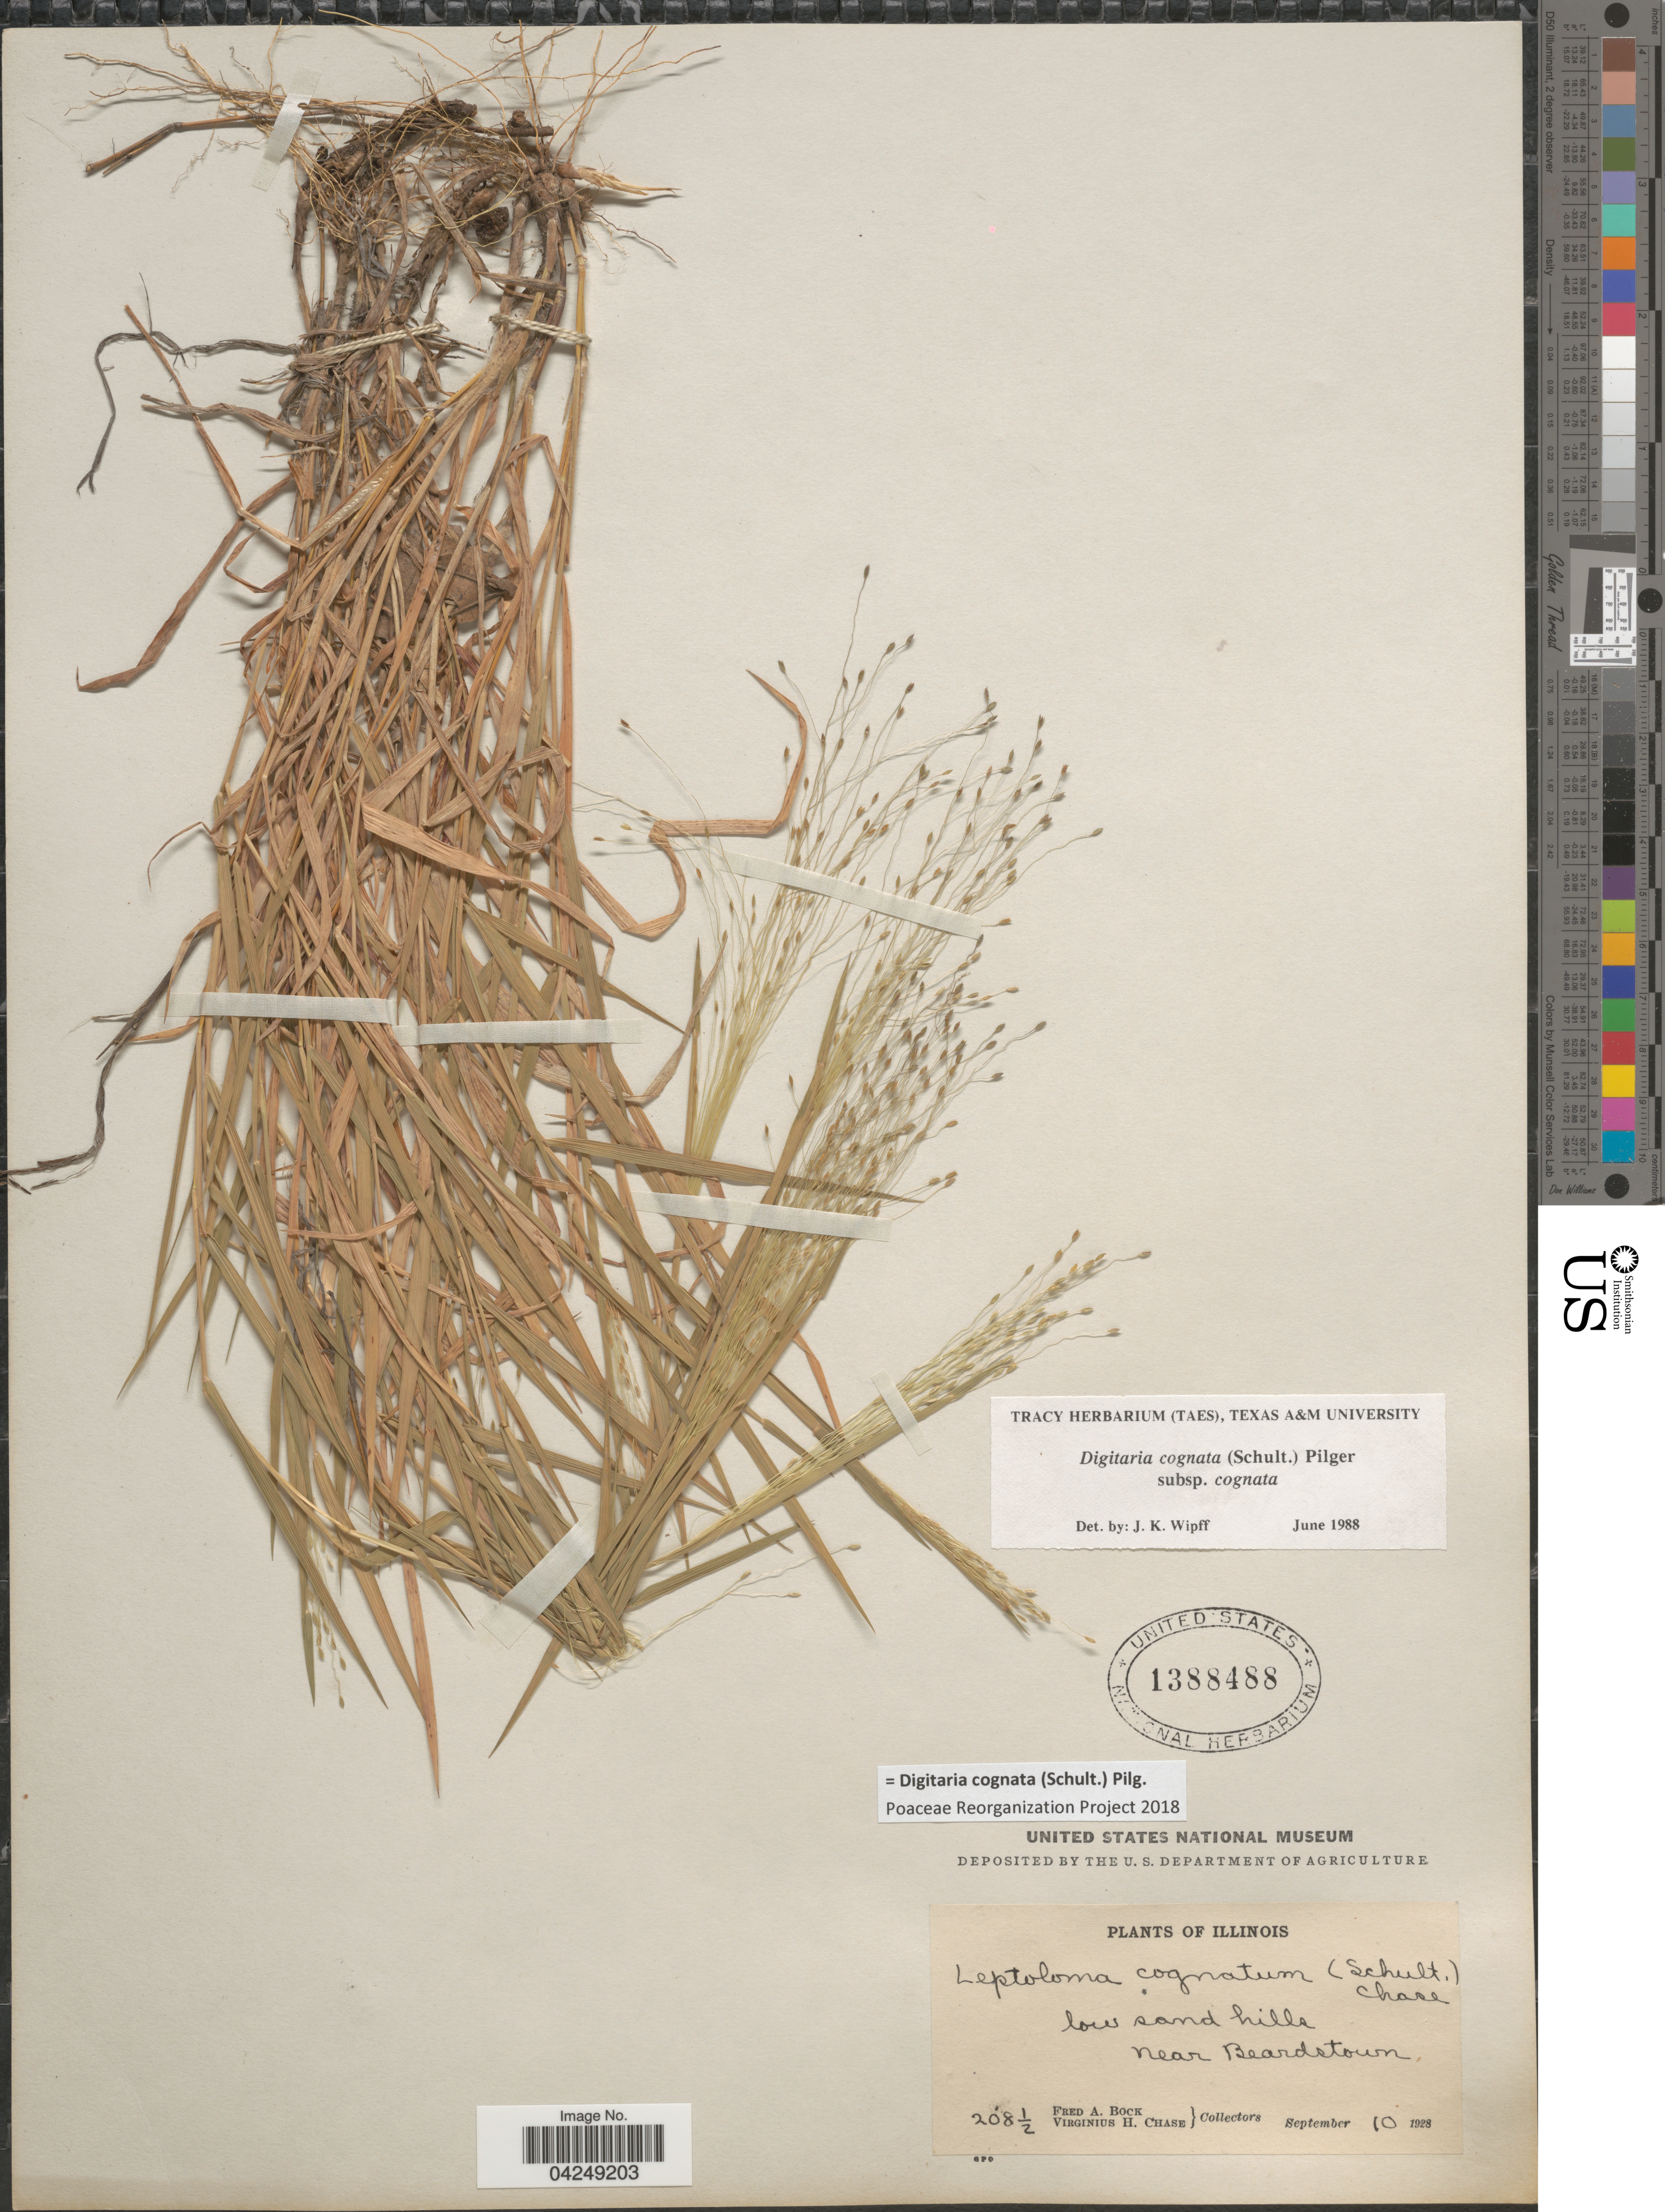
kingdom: Plantae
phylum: Tracheophyta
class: Liliopsida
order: Poales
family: Poaceae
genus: Digitaria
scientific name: Digitaria cognata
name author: (Scult.) Pilg.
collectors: F. Bock & V. H. Chase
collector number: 208½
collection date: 1928-09-10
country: United States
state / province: Illinois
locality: Low sand hills near Beardstown.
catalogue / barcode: US 1388488